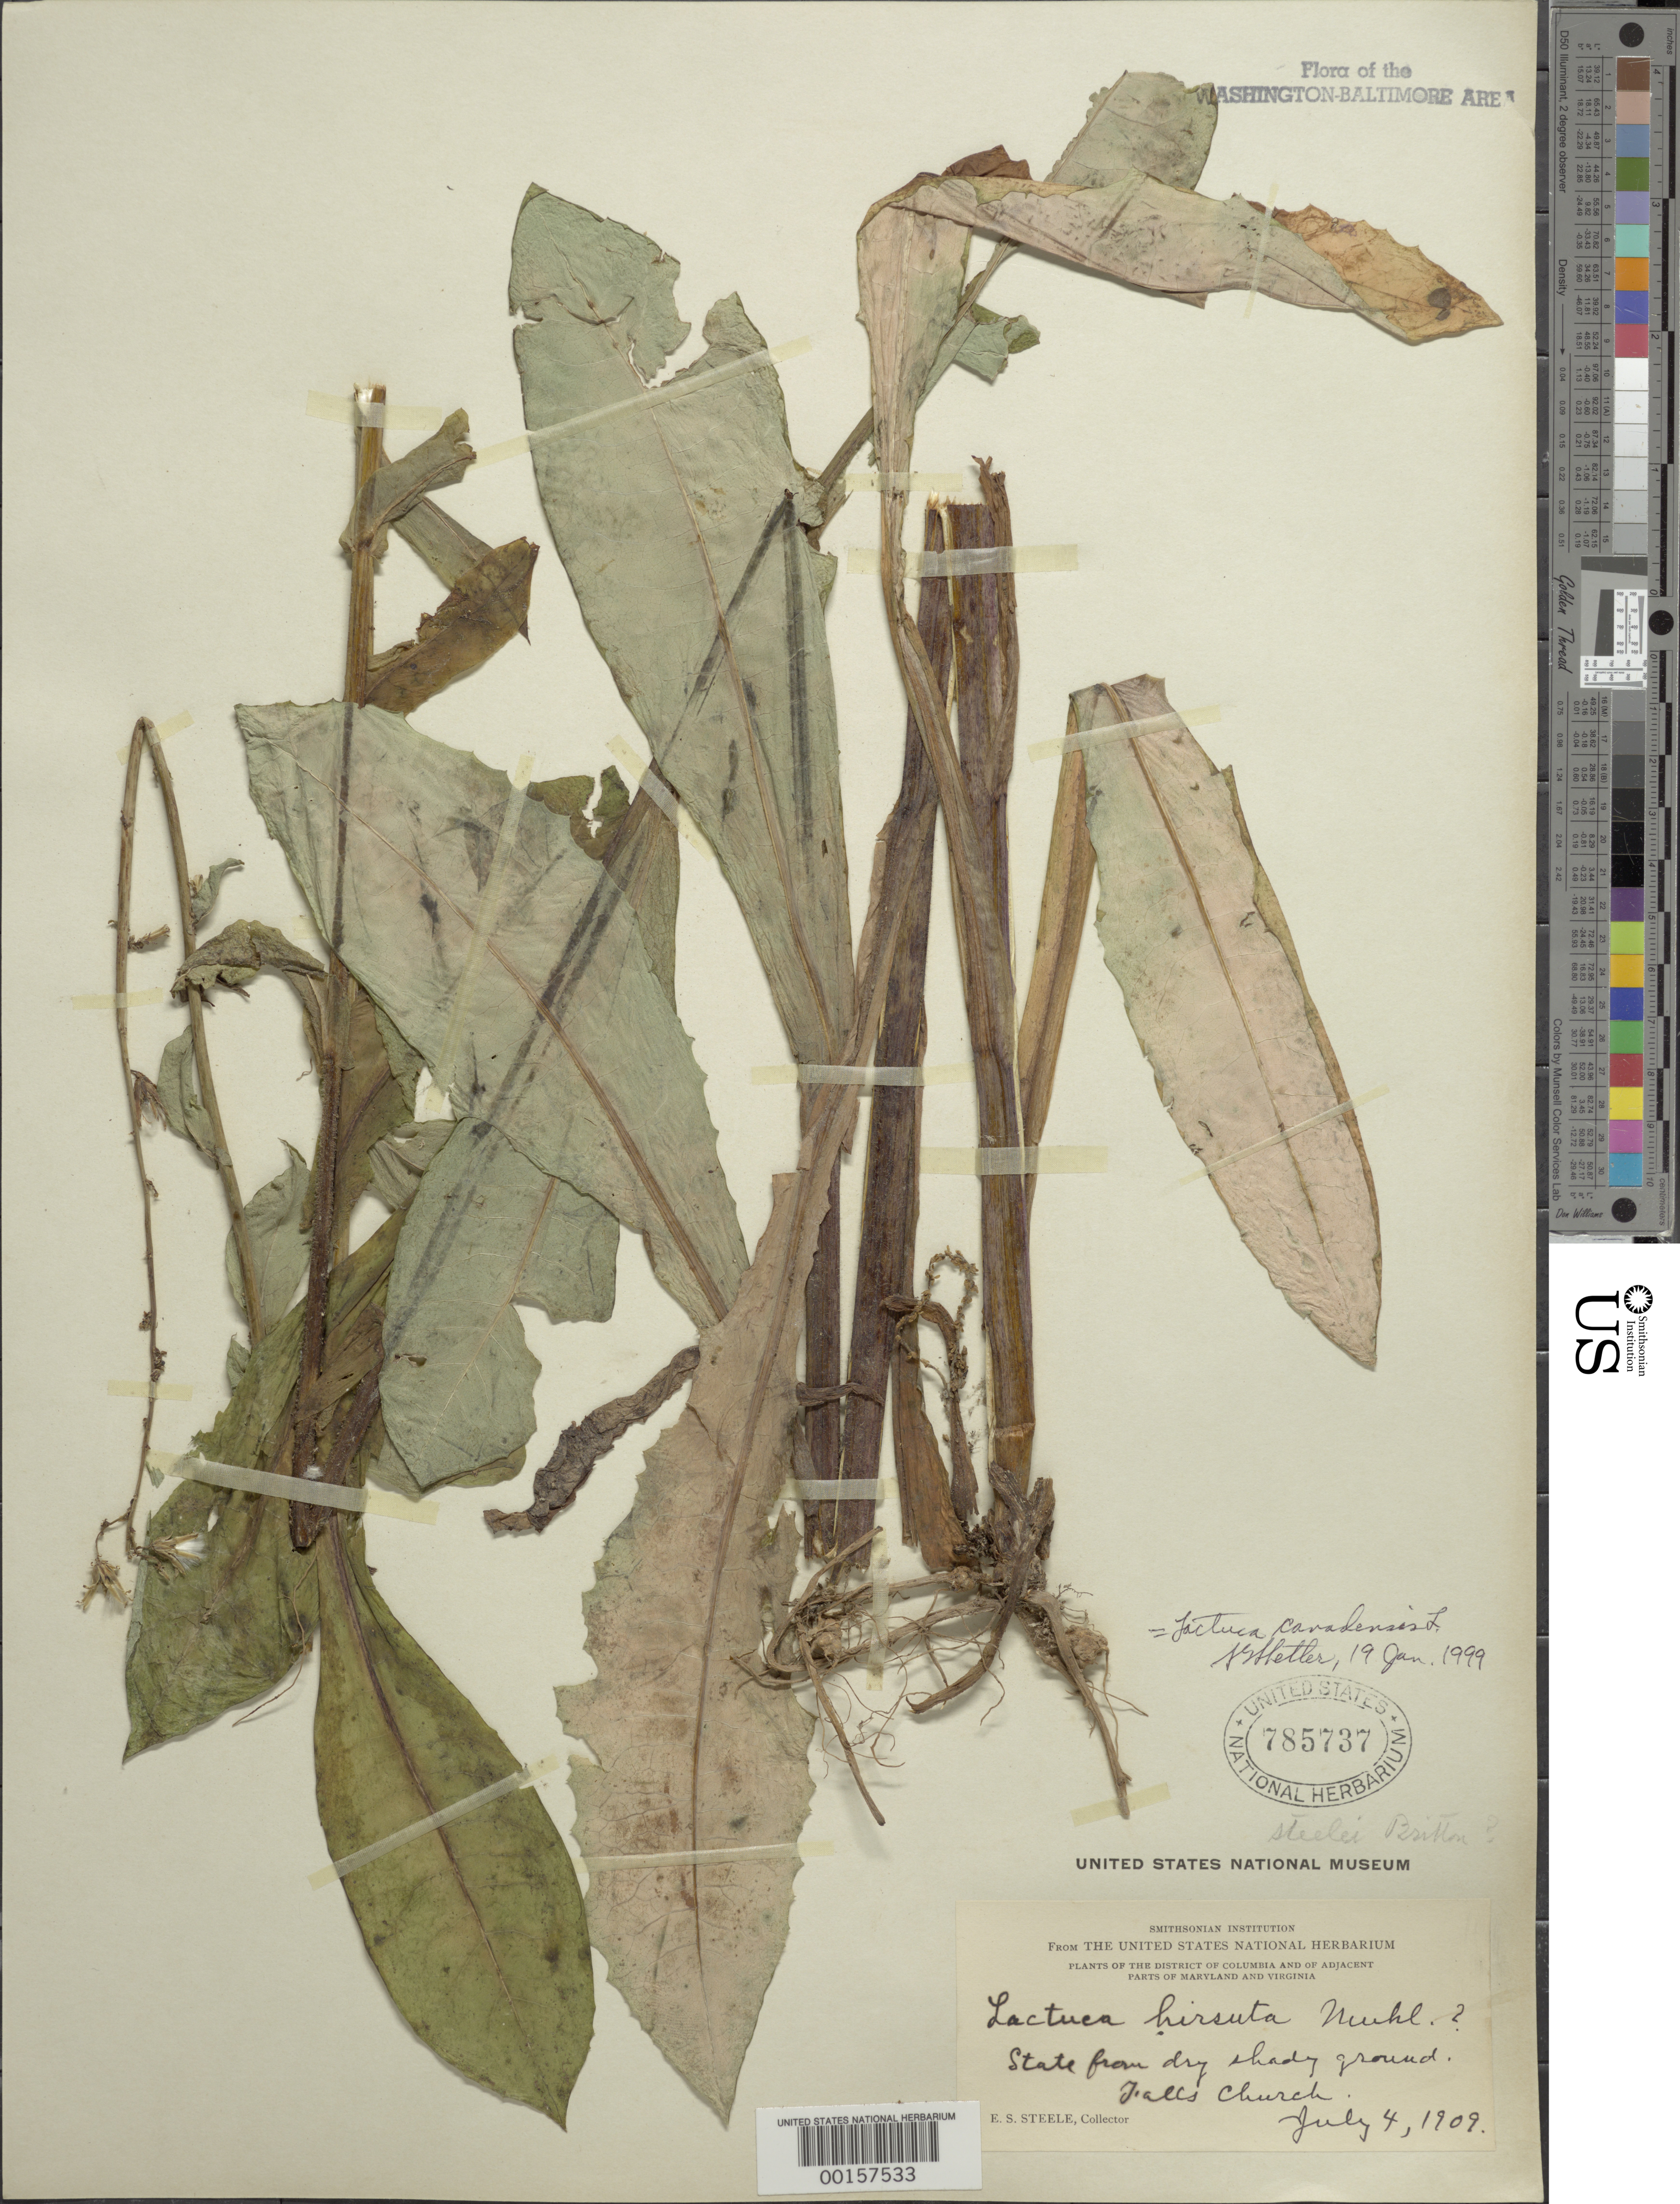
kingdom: Plantae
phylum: Tracheophyta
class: Magnoliopsida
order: Asterales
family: Asteraceae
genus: Lactuca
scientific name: Lactuca canadensis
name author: L.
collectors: E. Steele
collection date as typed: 04 Jul 1909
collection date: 1909-07-04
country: United States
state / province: Virginia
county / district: Fairfax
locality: Falls Church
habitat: Dry shadey ground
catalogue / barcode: US 785737